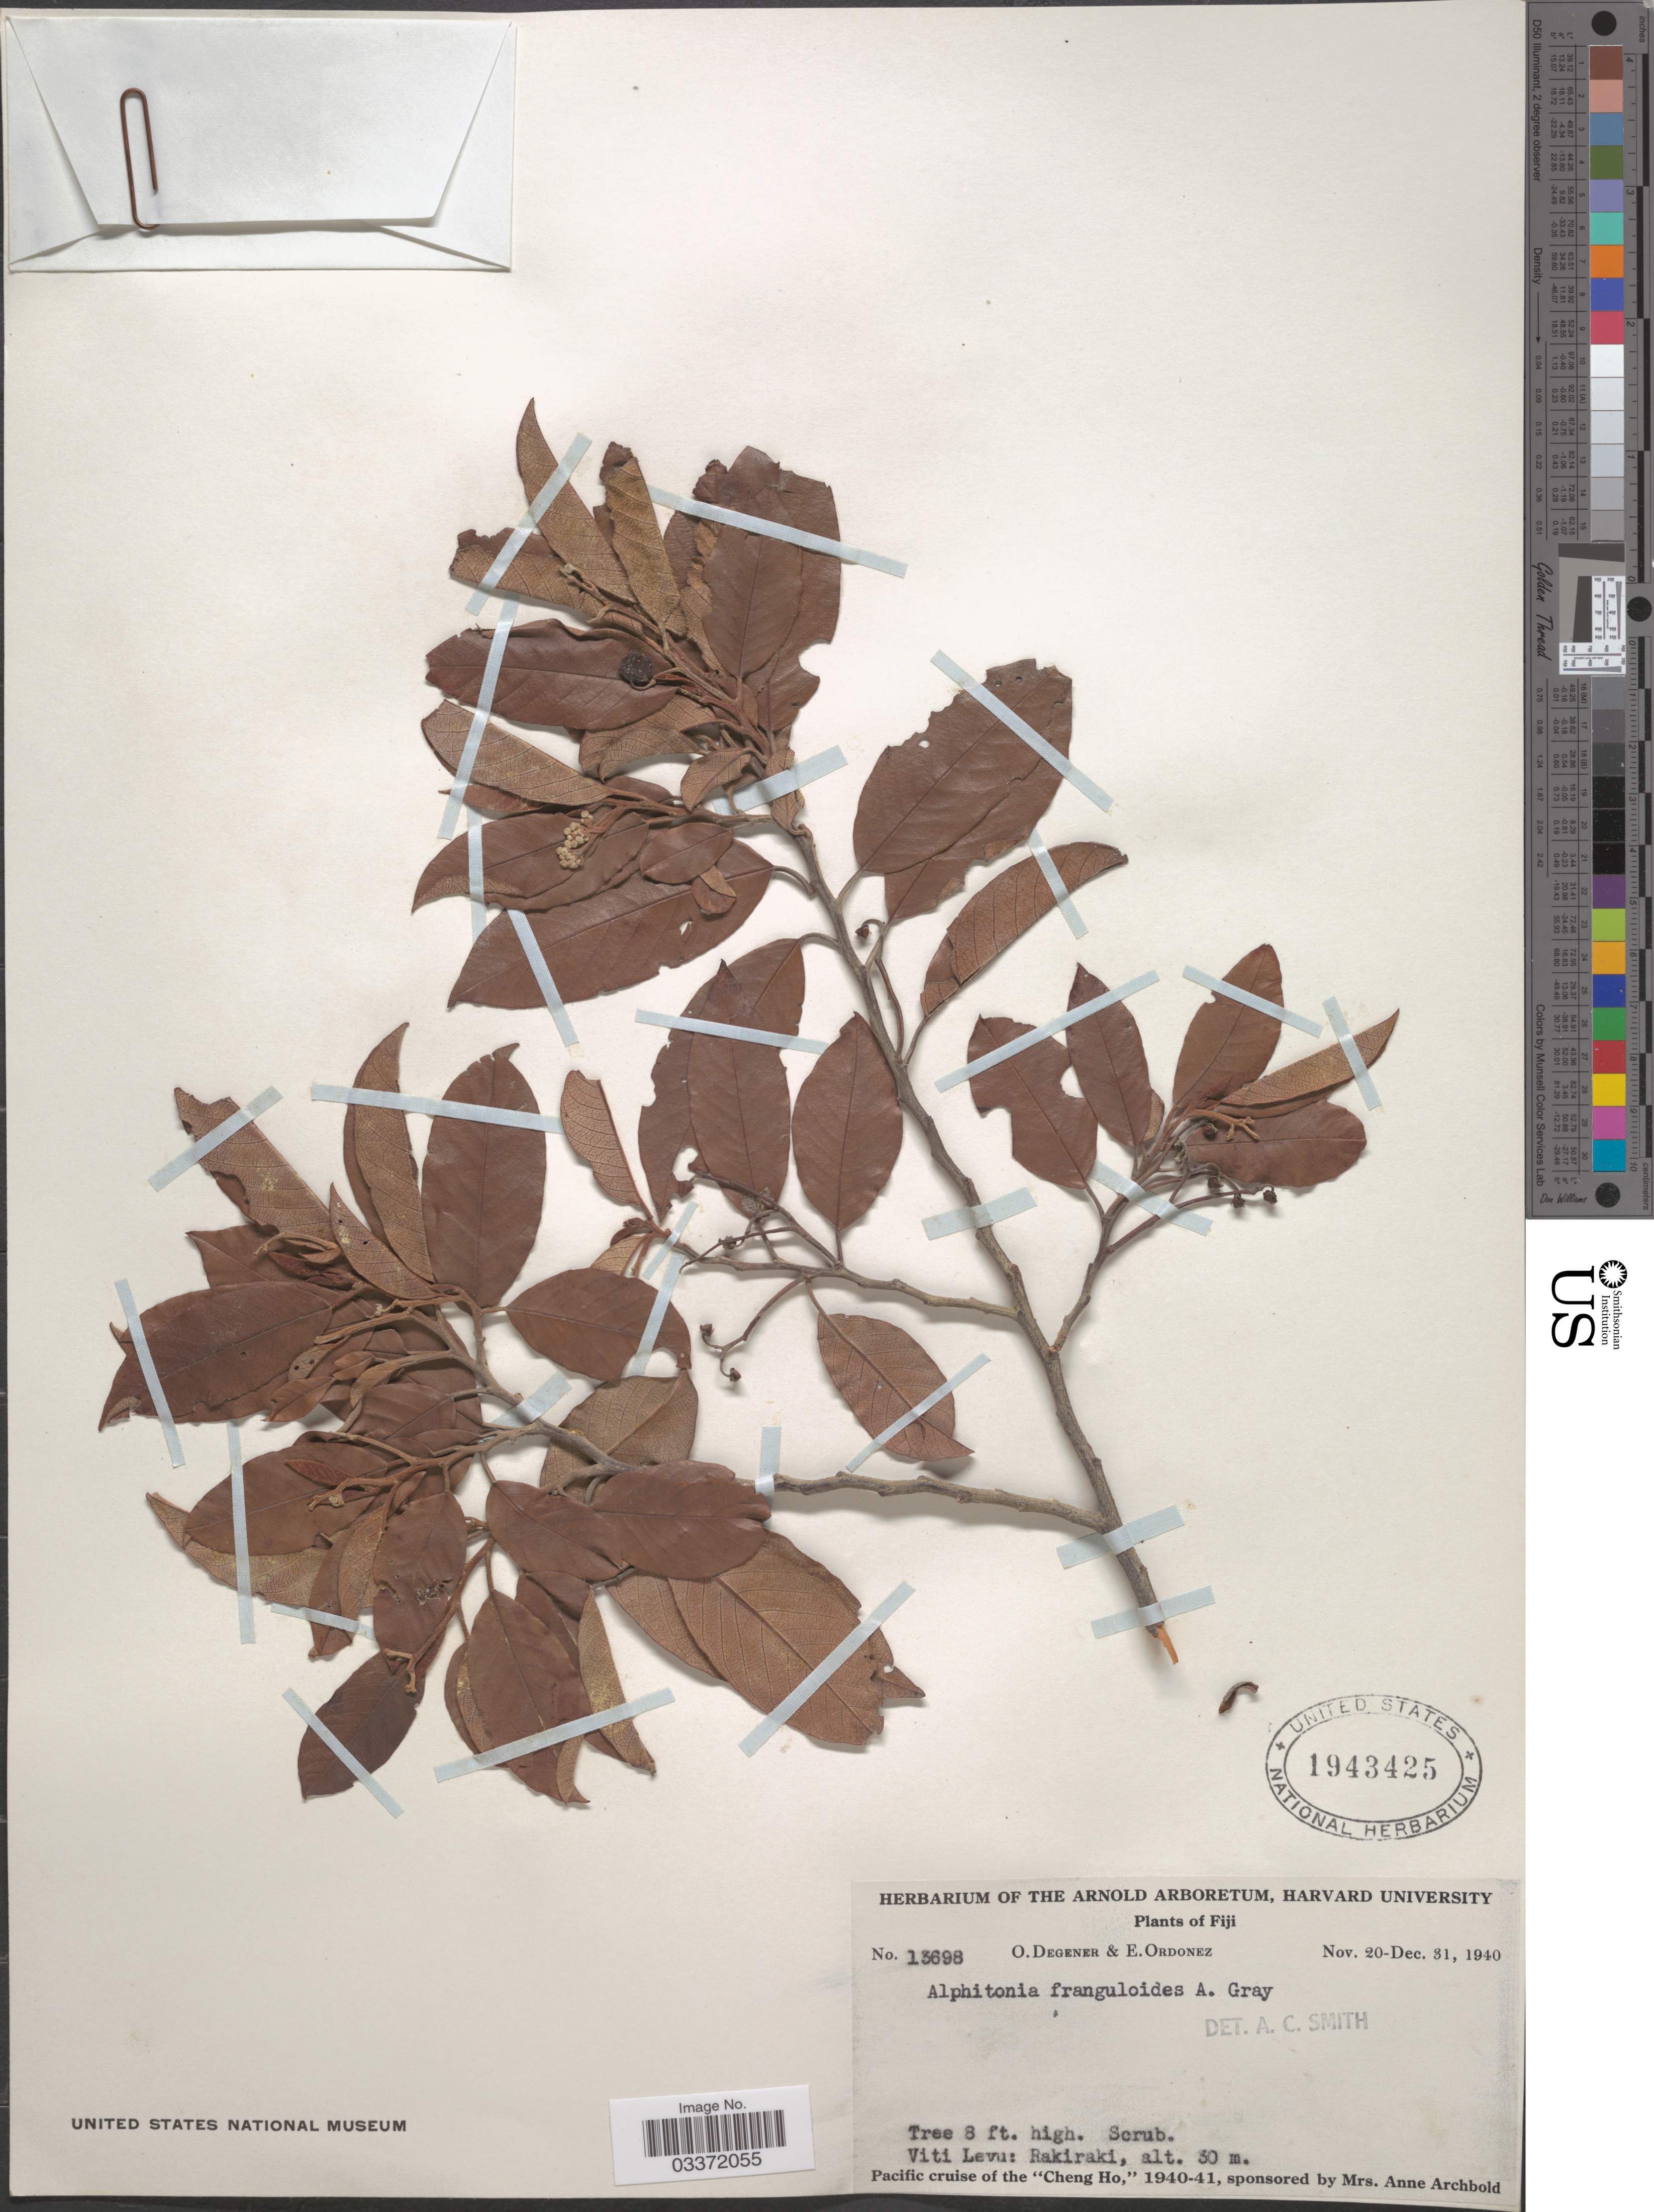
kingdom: Plantae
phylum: Tracheophyta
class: Magnoliopsida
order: Rosales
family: Rhamnaceae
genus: Alphitonia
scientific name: Alphitonia franguloides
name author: A. Gray in Wilkes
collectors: O. Degener & E. Ordonez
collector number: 13698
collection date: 1940-11-20/1940-12-31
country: Fiji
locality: Viti Levu: Rakiraki.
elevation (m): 30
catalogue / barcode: US 1943425